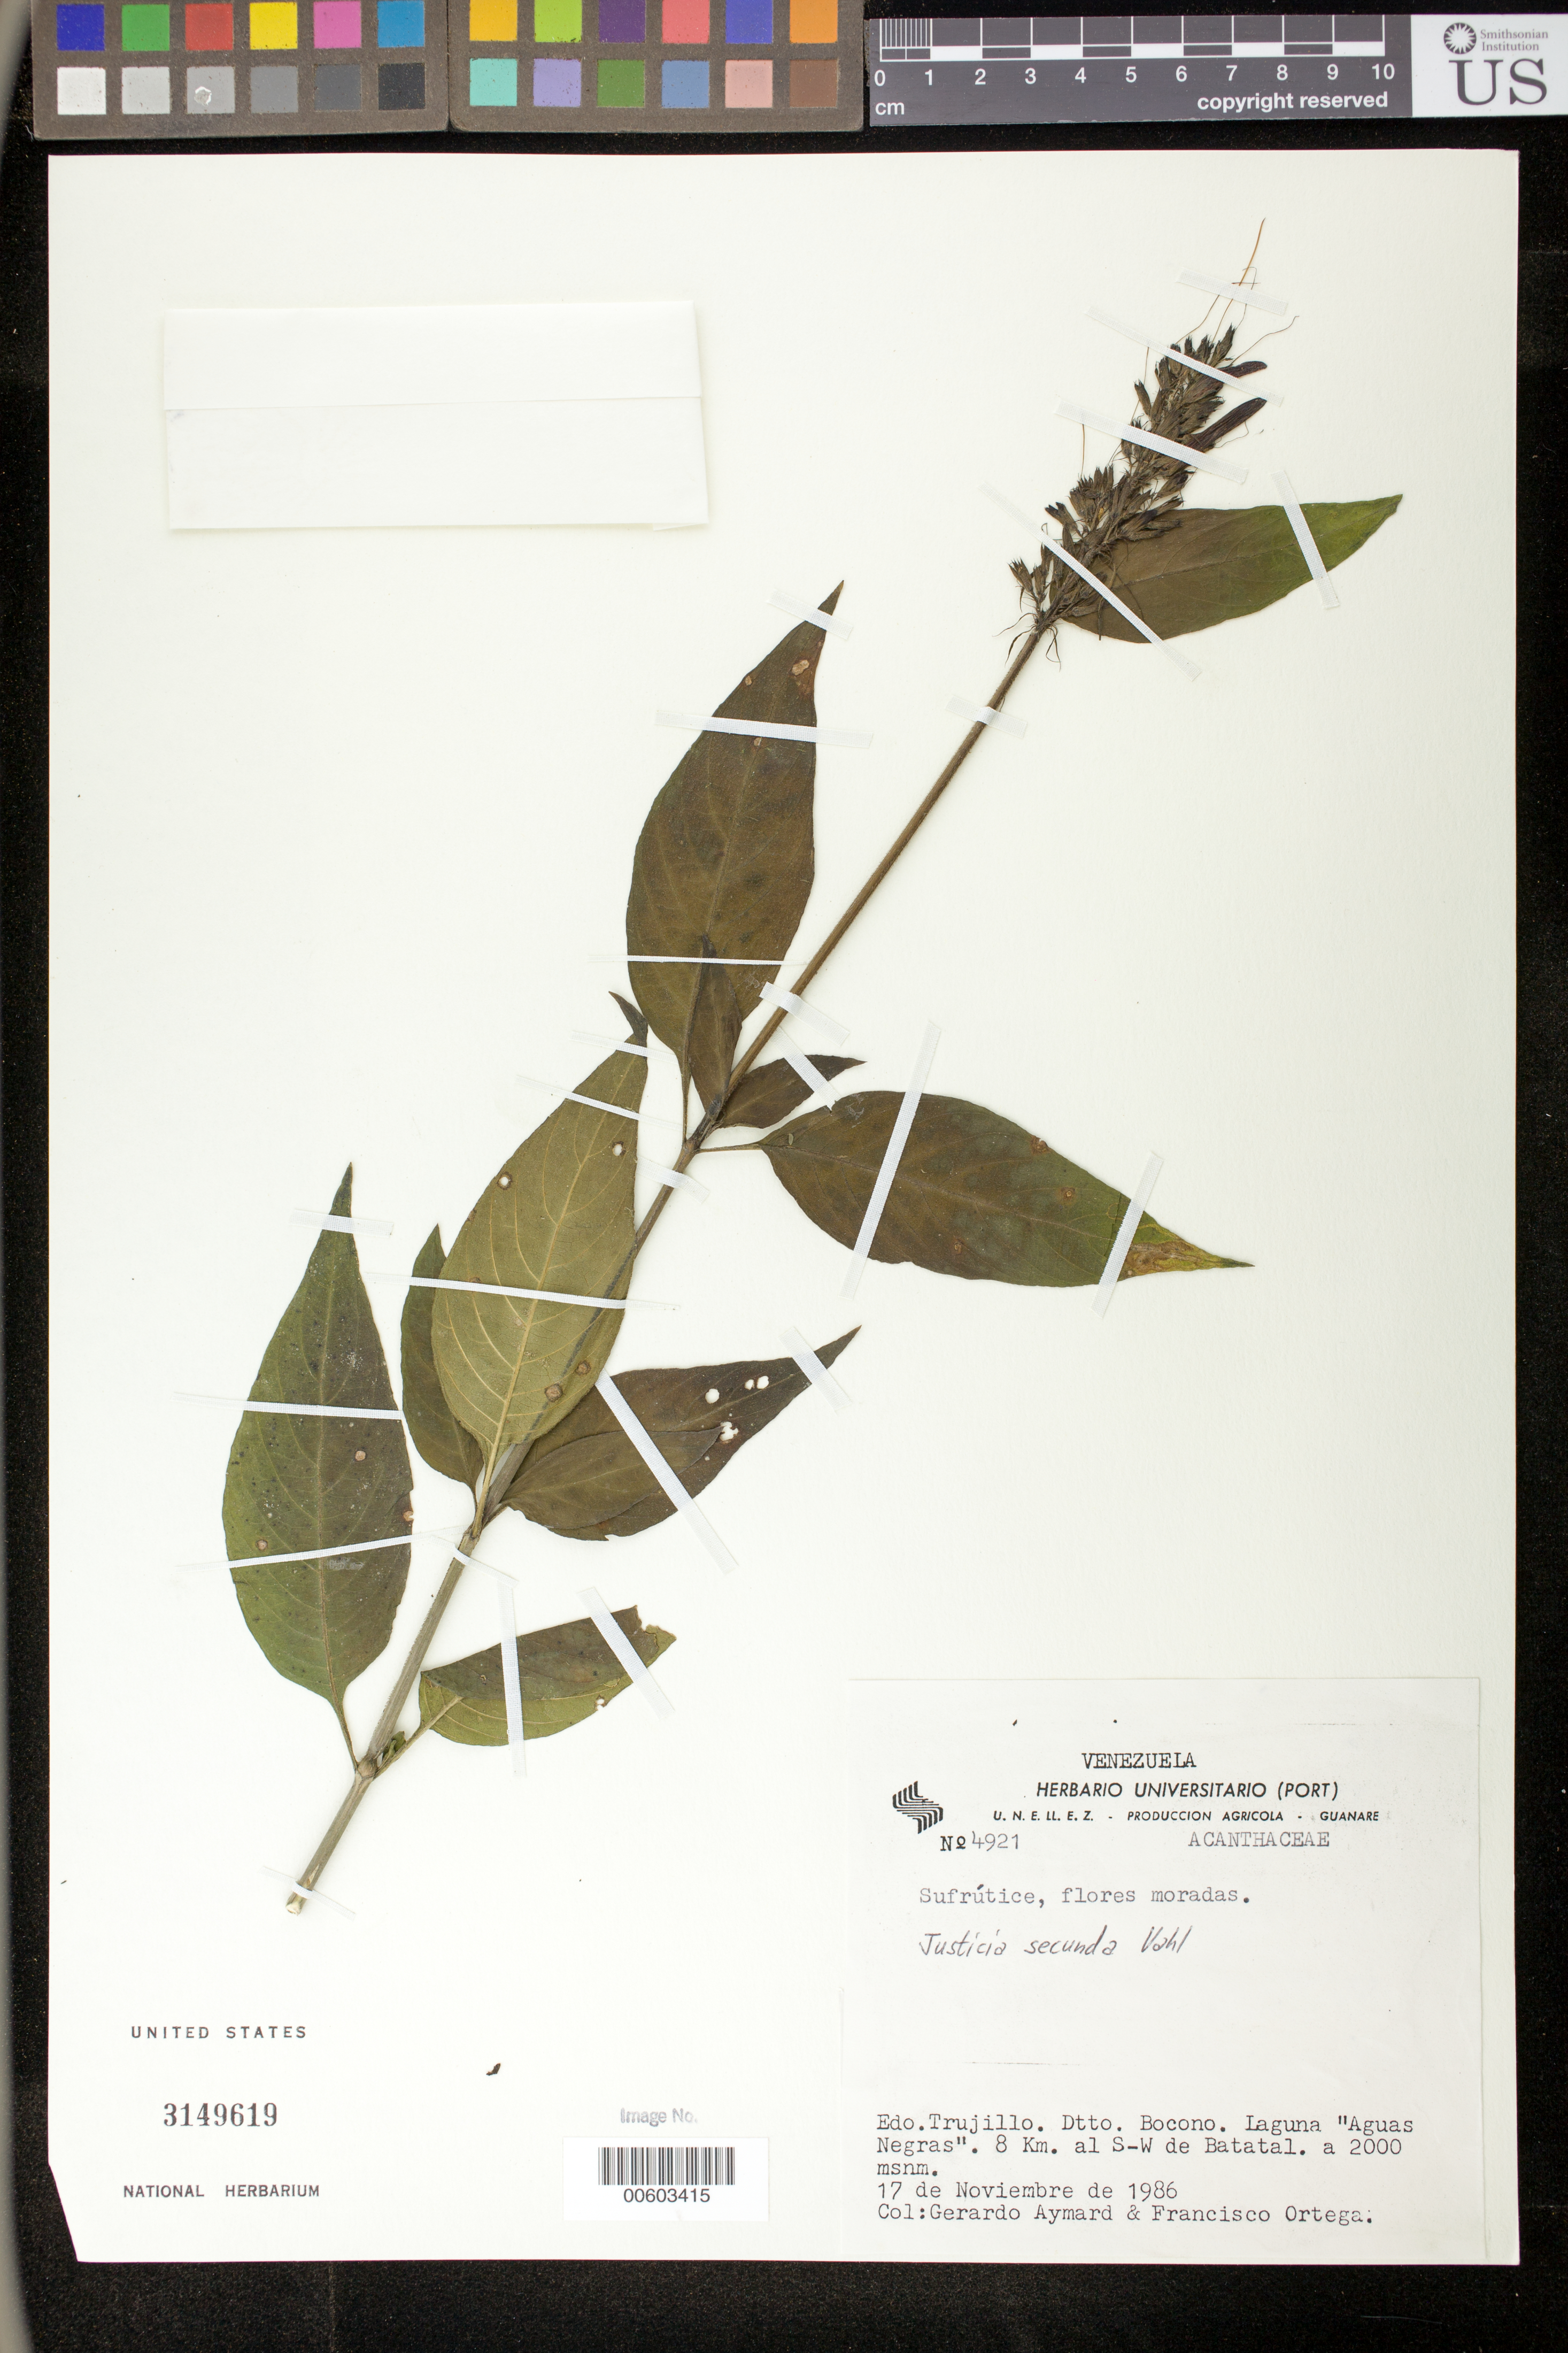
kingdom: Plantae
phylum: Tracheophyta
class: Magnoliopsida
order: Lamiales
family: Acanthaceae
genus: Justicia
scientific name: Justicia secunda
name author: Vahl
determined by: Wasshausen, Dieter C., (BOT), Smithsonian Institution - National Museum of Natural History (UNITED STATES)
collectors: G. A. Aymard & F. J. Ortega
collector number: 4921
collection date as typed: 17 Nov 1986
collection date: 1986-11-17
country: Venezuela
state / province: Trujillo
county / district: Boconó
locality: Laguna Aguas Negras, 8 kms al S-W de Batatal.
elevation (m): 2000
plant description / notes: PORT, US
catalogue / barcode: US 3149619